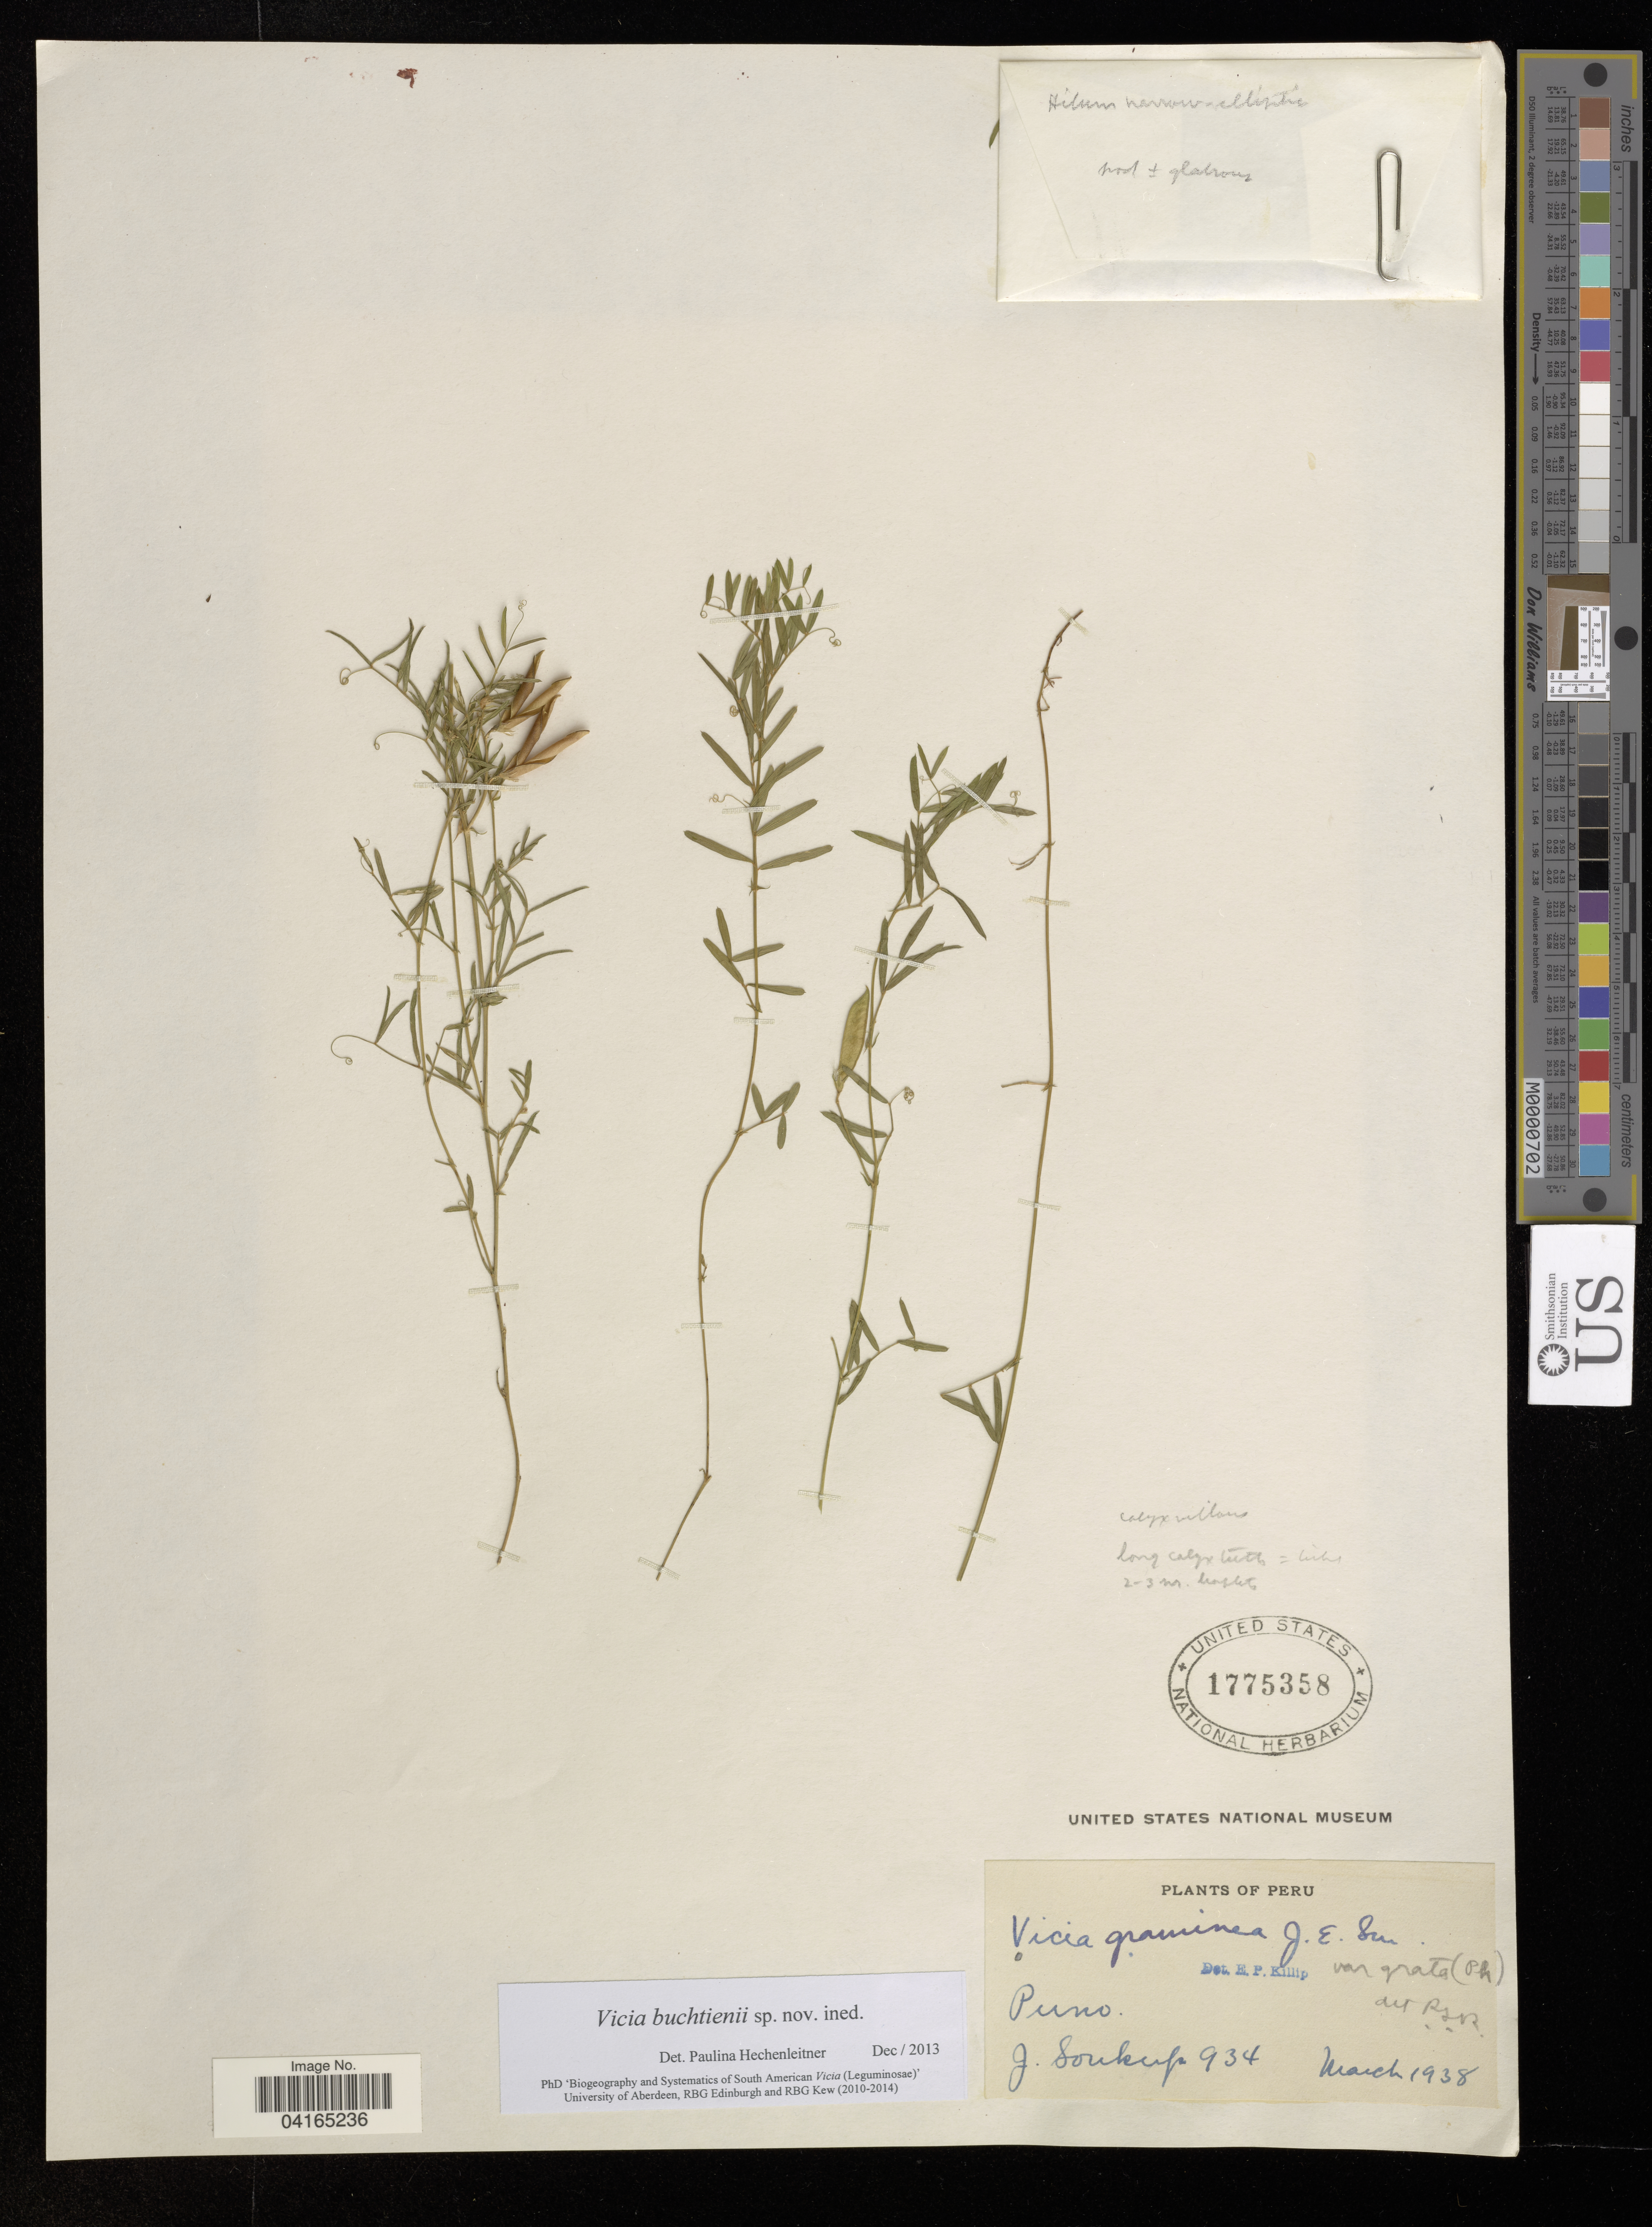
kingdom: Plantae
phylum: Tracheophyta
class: Magnoliopsida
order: Fabales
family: Fabaceae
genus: Vicia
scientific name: Vicia graminea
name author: Sm.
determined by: Hechenleitner, Paulina, RBG Edinburgh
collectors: J. Soukop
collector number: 934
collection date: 1938-03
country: Peru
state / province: Puno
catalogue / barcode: US 1775358